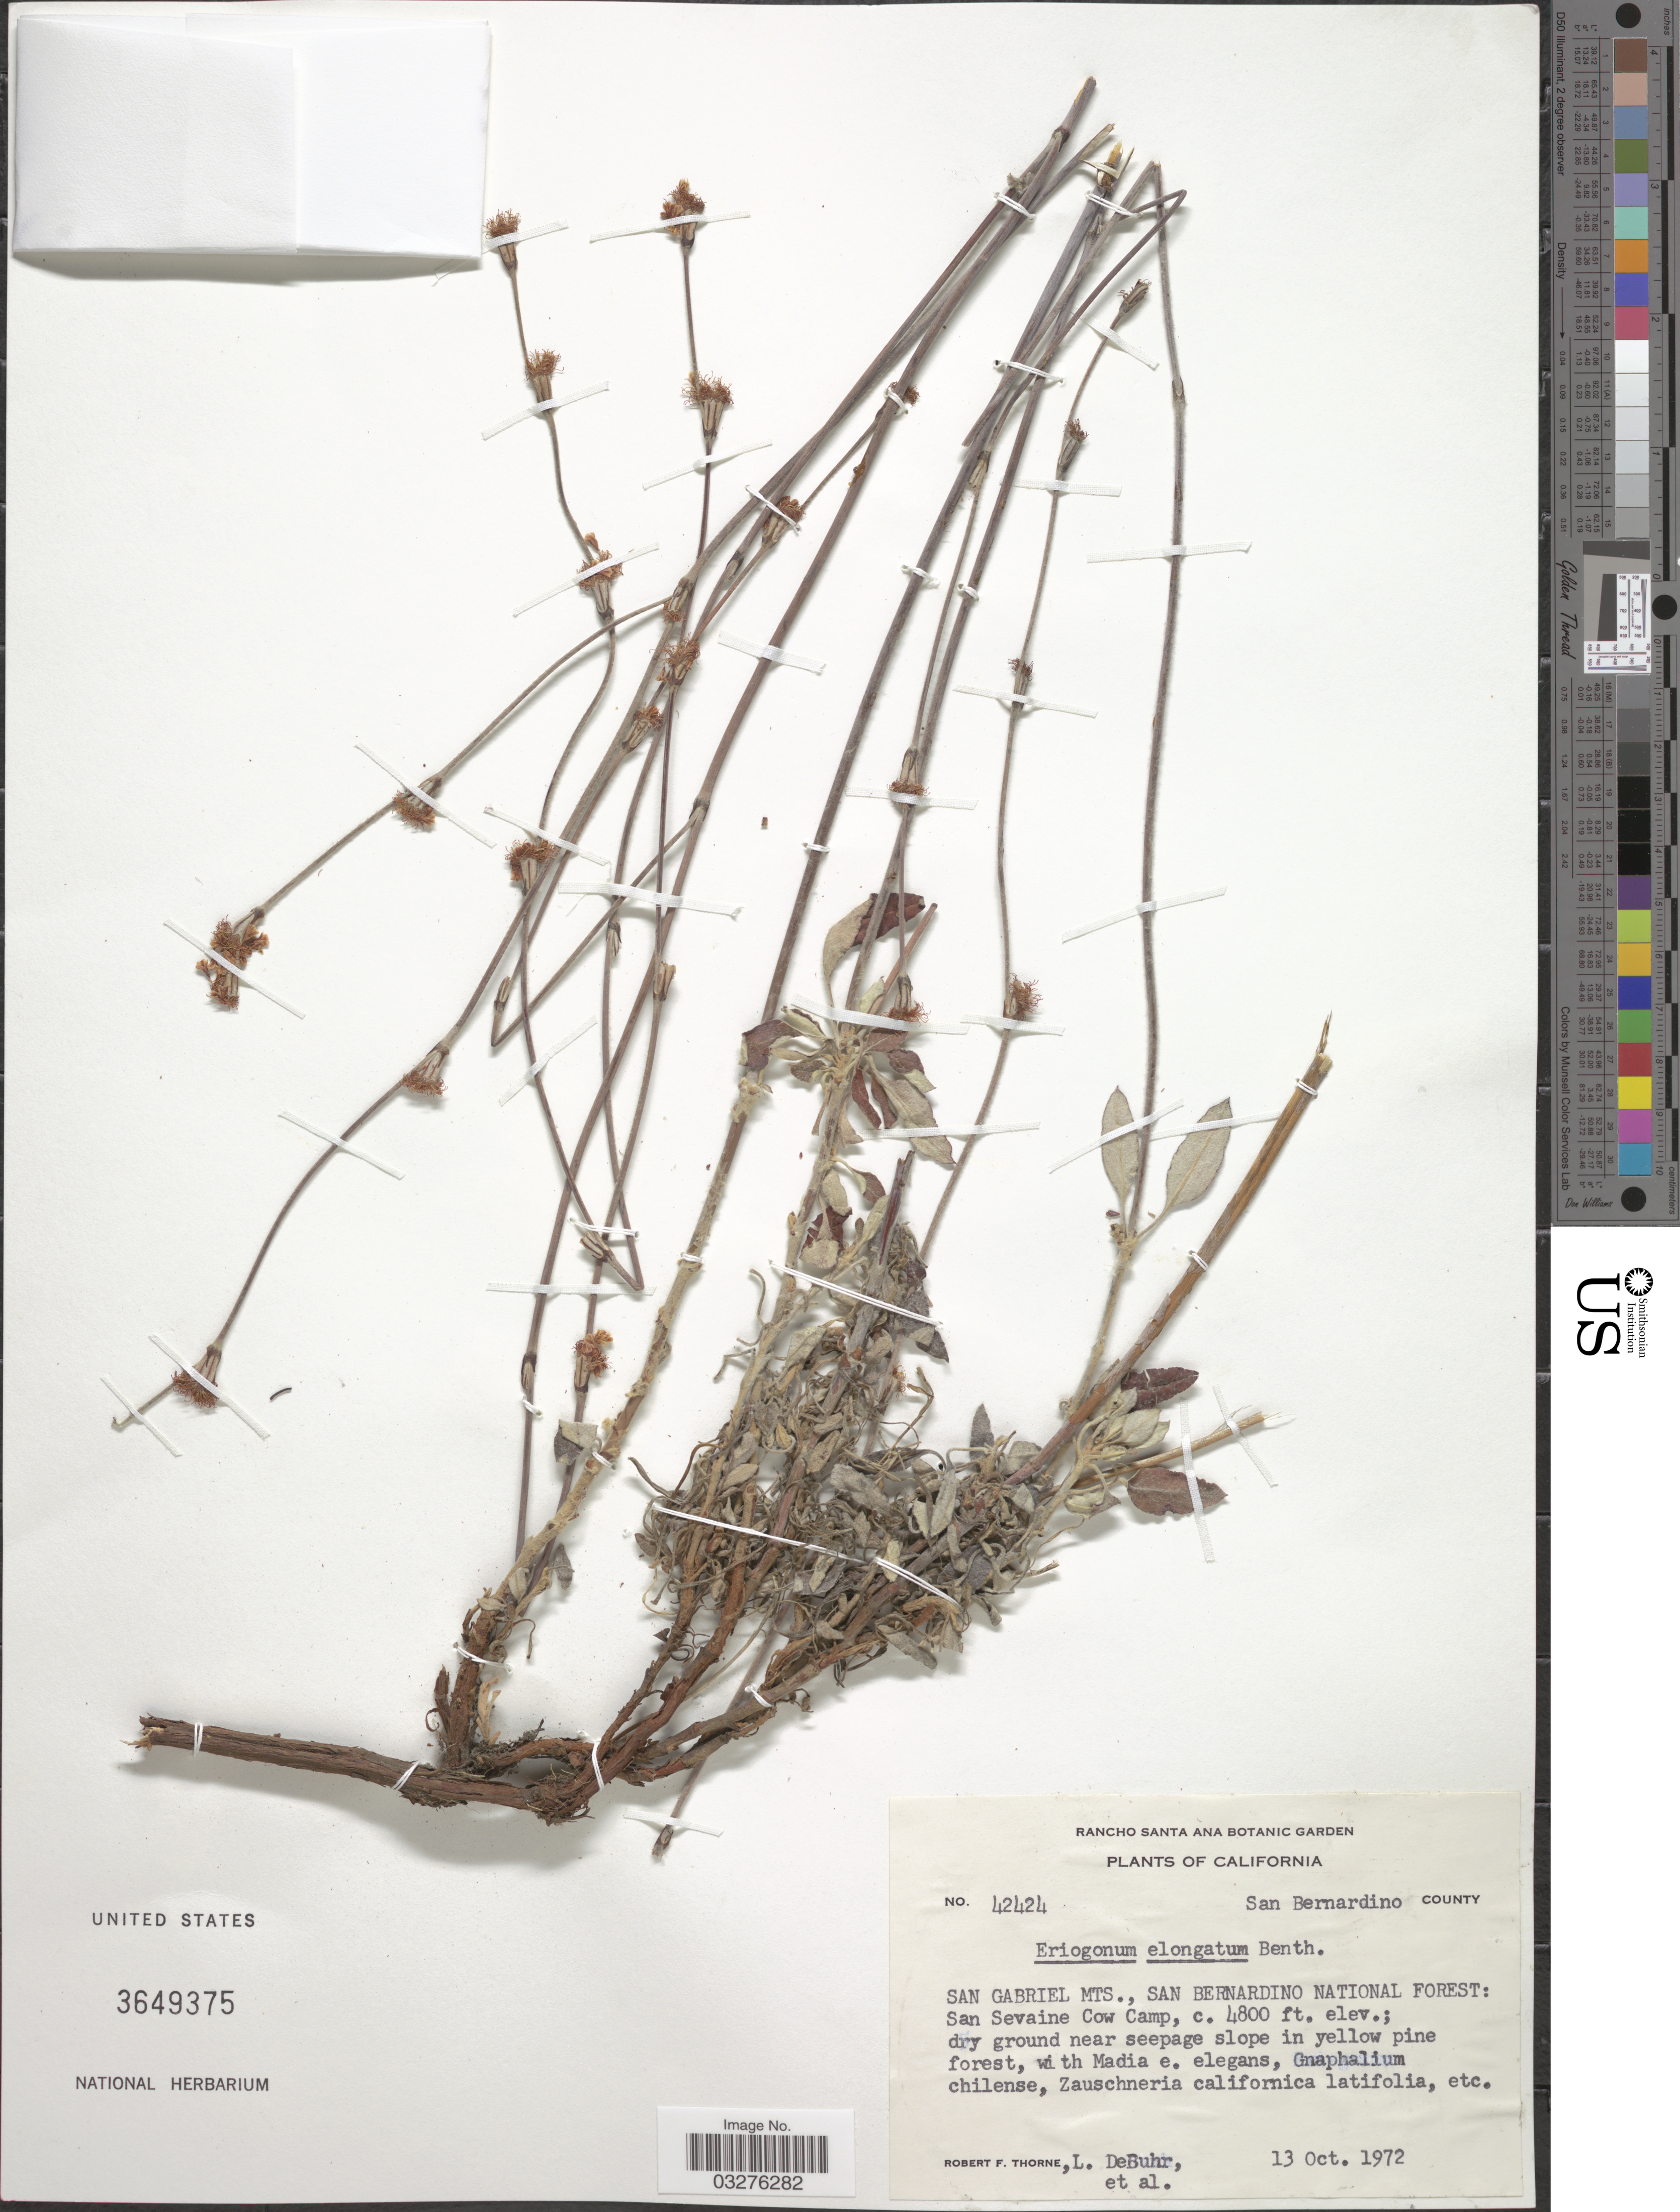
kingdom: Plantae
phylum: Tracheophyta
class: Magnoliopsida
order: Caryophyllales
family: Polygonaceae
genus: Eriogonum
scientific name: Eriogonum elongatum var. elongatum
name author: Benth.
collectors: R. F. Thorne, L. DeBuhr & et al.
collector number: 42424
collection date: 1972-10-13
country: United States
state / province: California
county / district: San Bernardino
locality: San Bernardino County, San Gabriel Mts., San Bernardino National Forest: San Sevaine Cow Camp.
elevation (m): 1463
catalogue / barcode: US 3649375